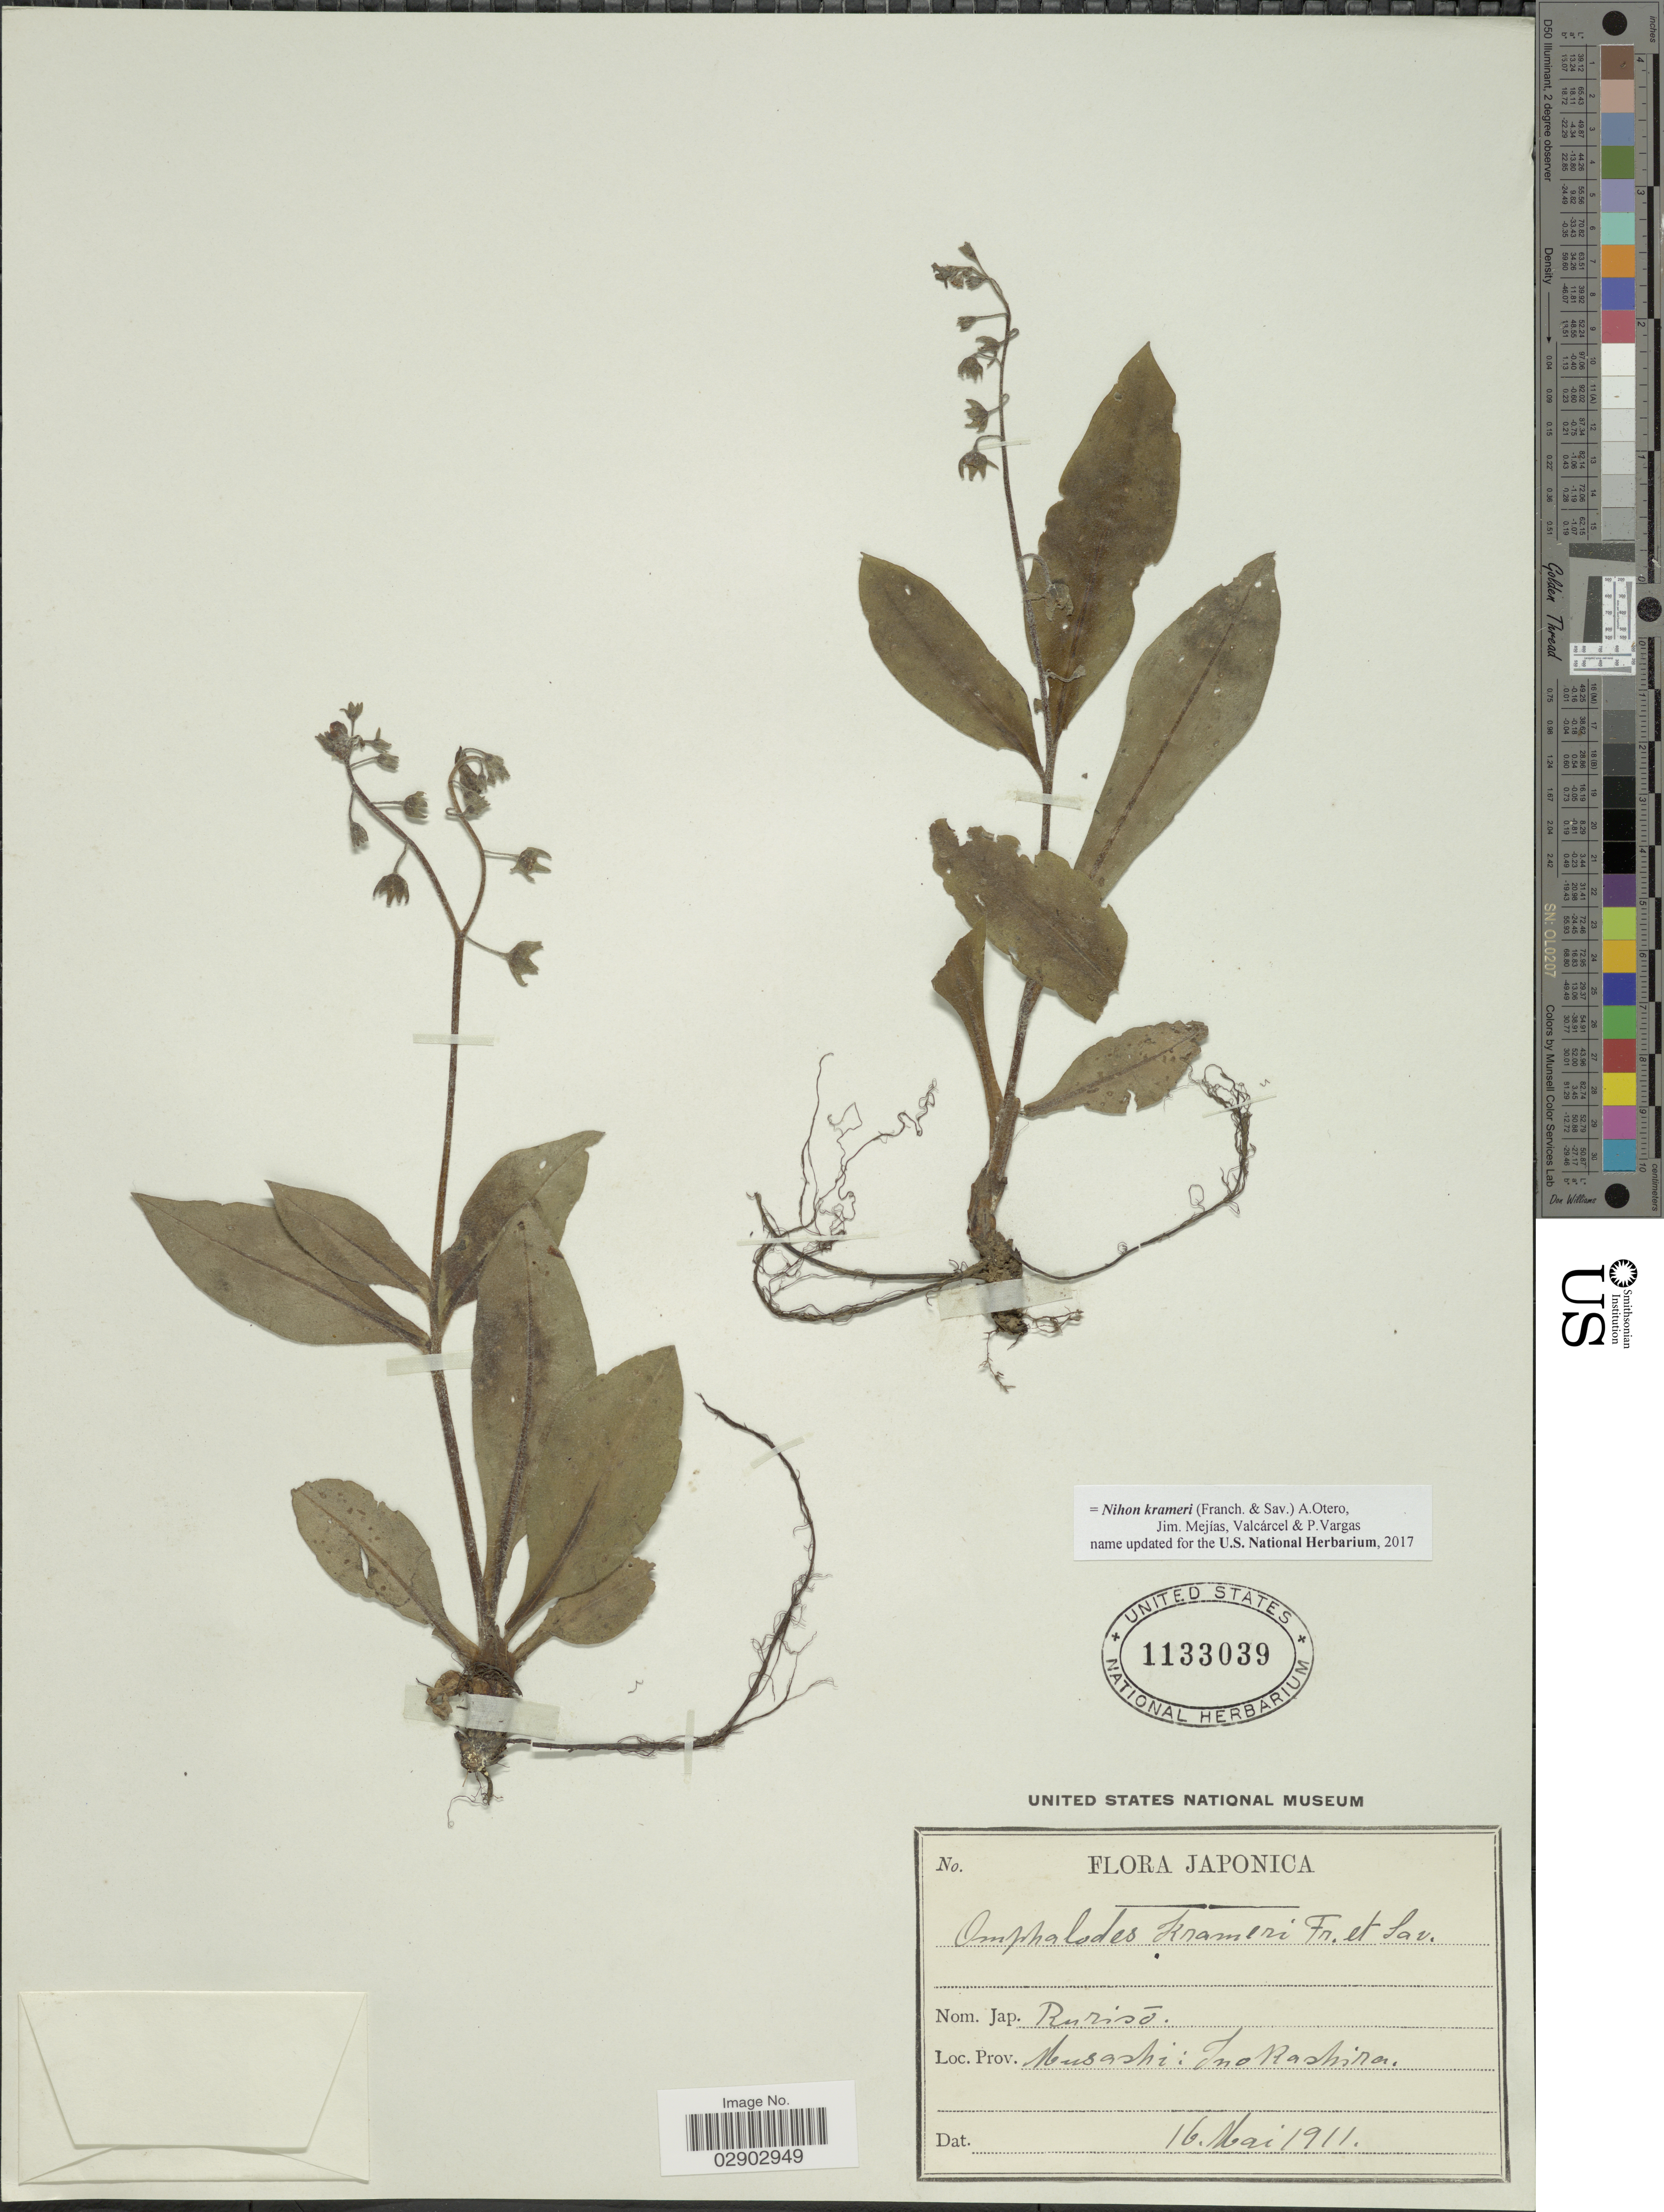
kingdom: Plantae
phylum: Tracheophyta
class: Magnoliopsida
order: Boraginales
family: Boraginaceae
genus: Nihon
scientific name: Nihon krameri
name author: (Franch. & Sav.) A.Otero et al.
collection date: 1911-05-16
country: Japan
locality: Musashi: Ino Kashira. Japonica.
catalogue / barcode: US 1133039